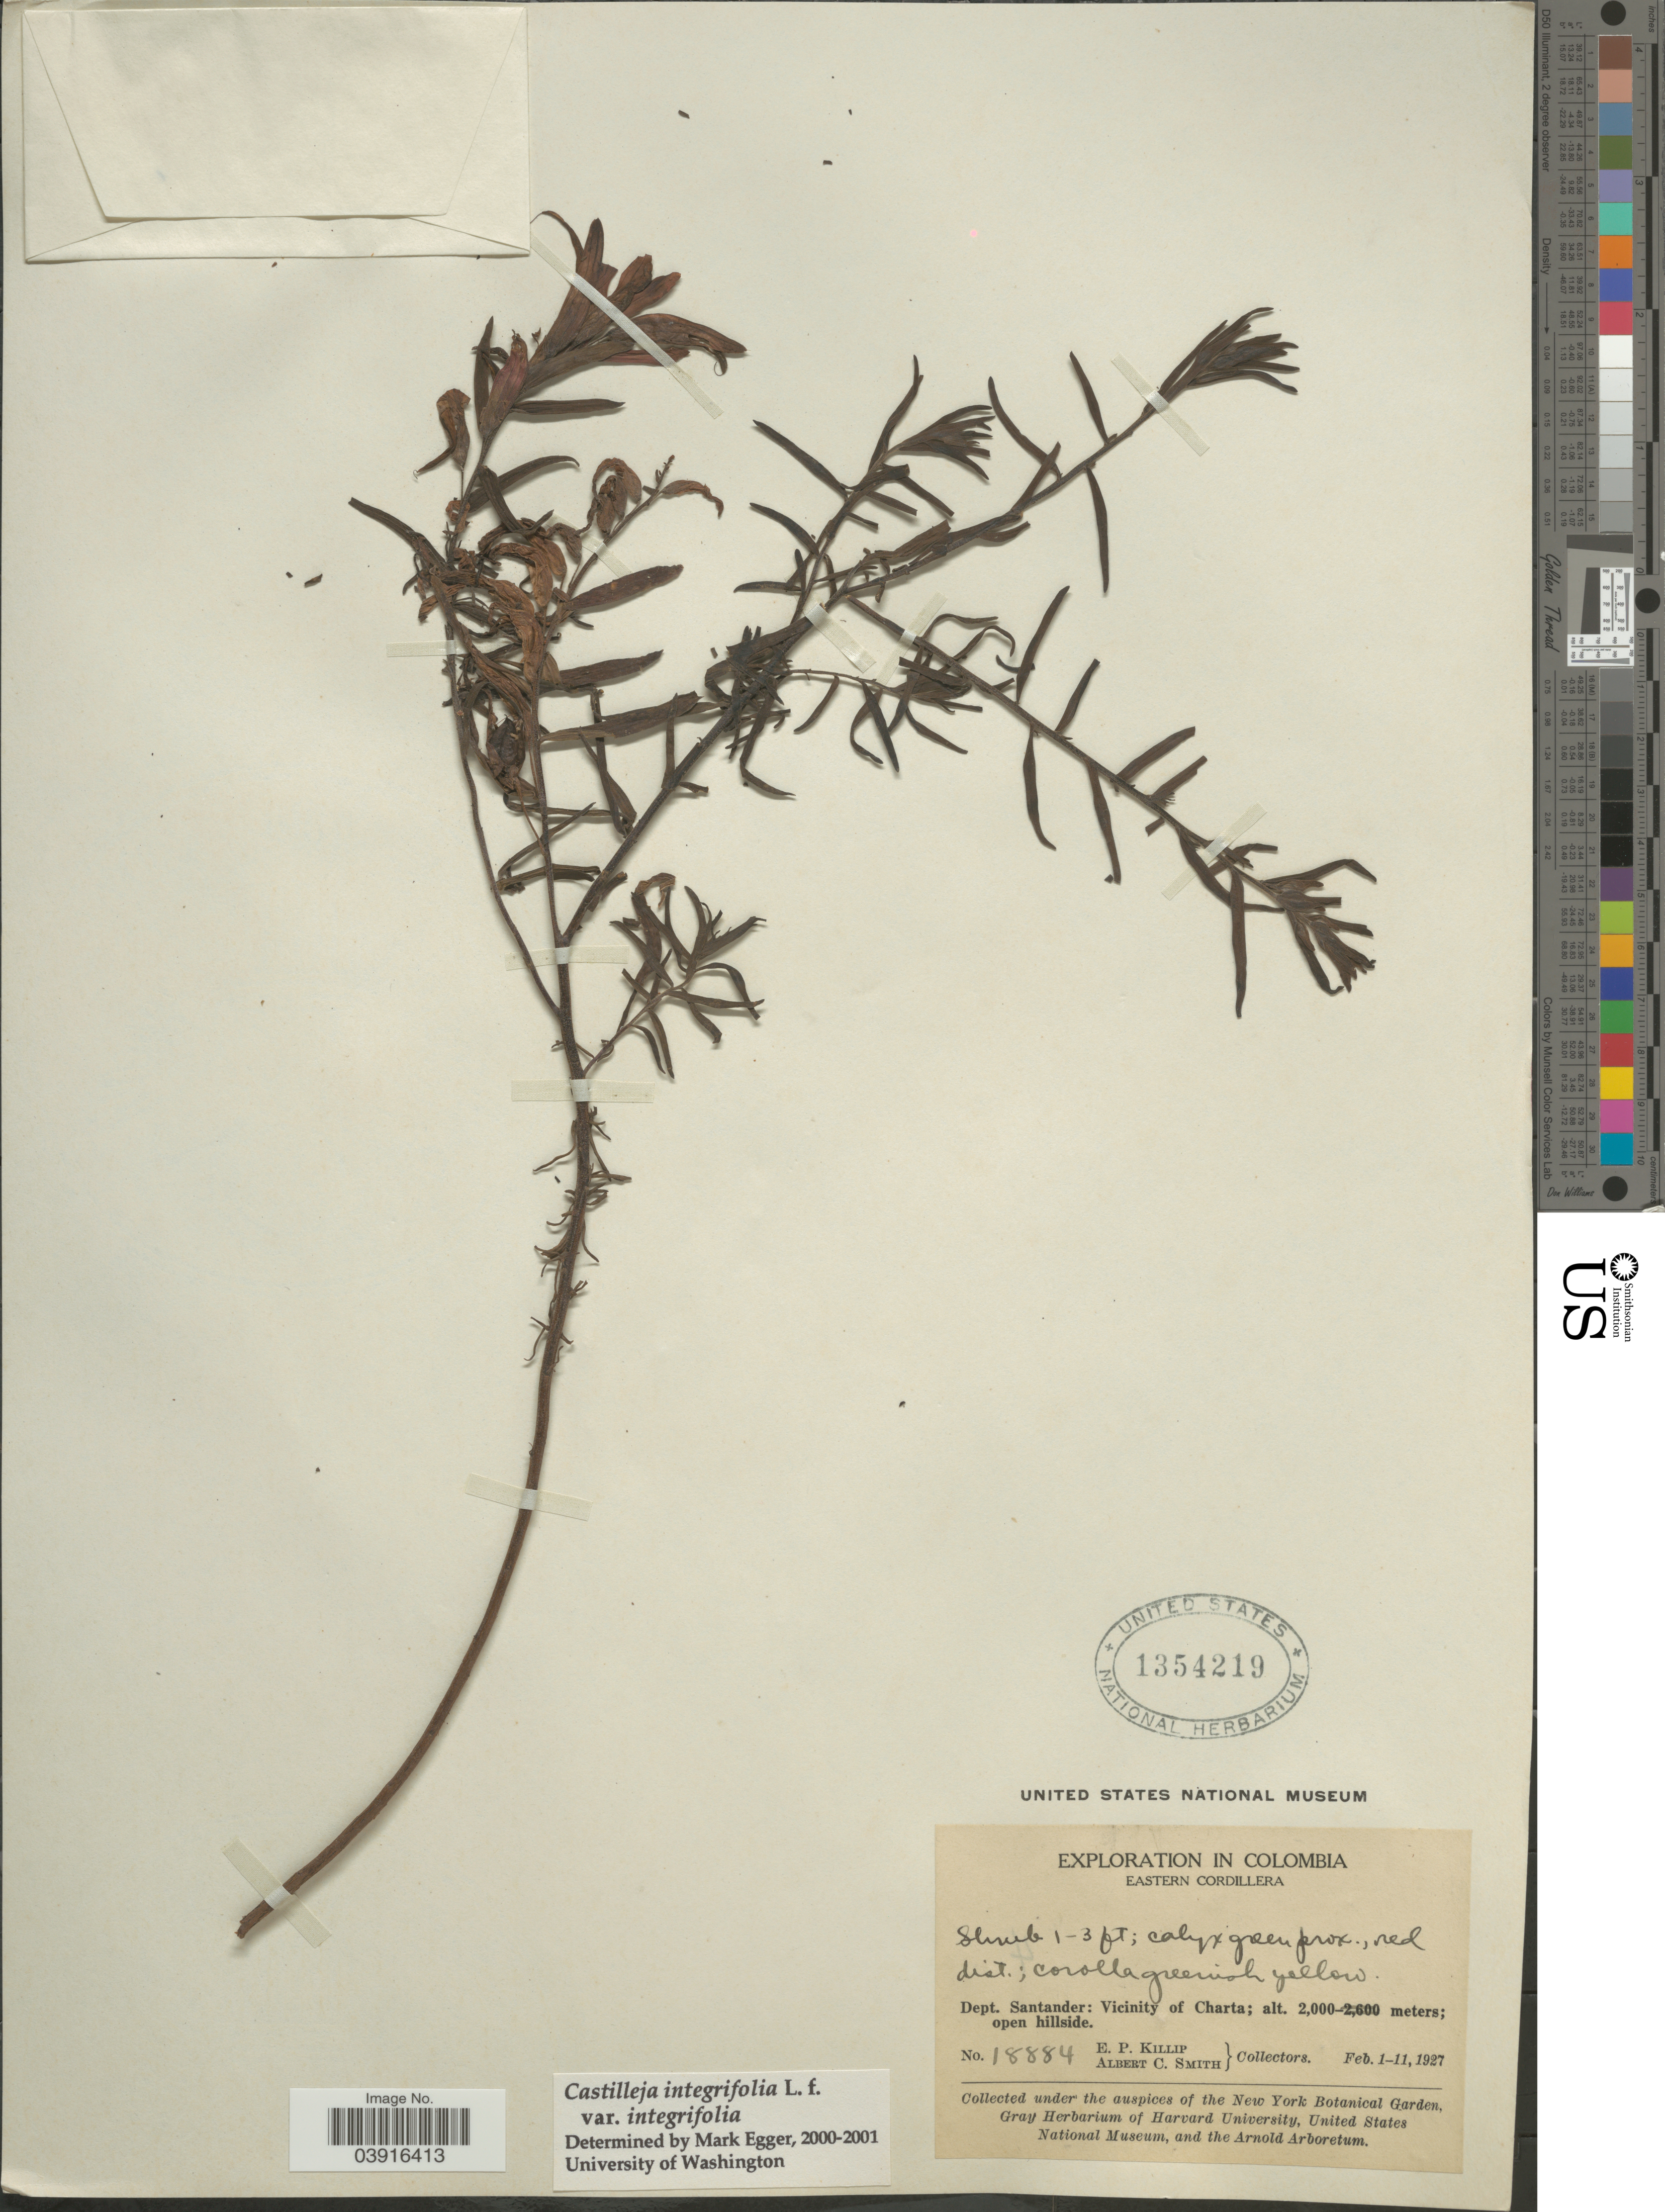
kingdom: Plantae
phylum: Tracheophyta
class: Magnoliopsida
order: Lamiales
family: Orobanchaceae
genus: Castilleja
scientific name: Castilleja integrifolia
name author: L. f.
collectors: E. P. Killip & A. C. Smith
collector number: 18884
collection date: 1927-02-01/1927-02-11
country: Colombia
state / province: Santander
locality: Eastern Cordillera. Dept. Santander: Vicinity of Charta.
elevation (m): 2000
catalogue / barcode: US 1354219